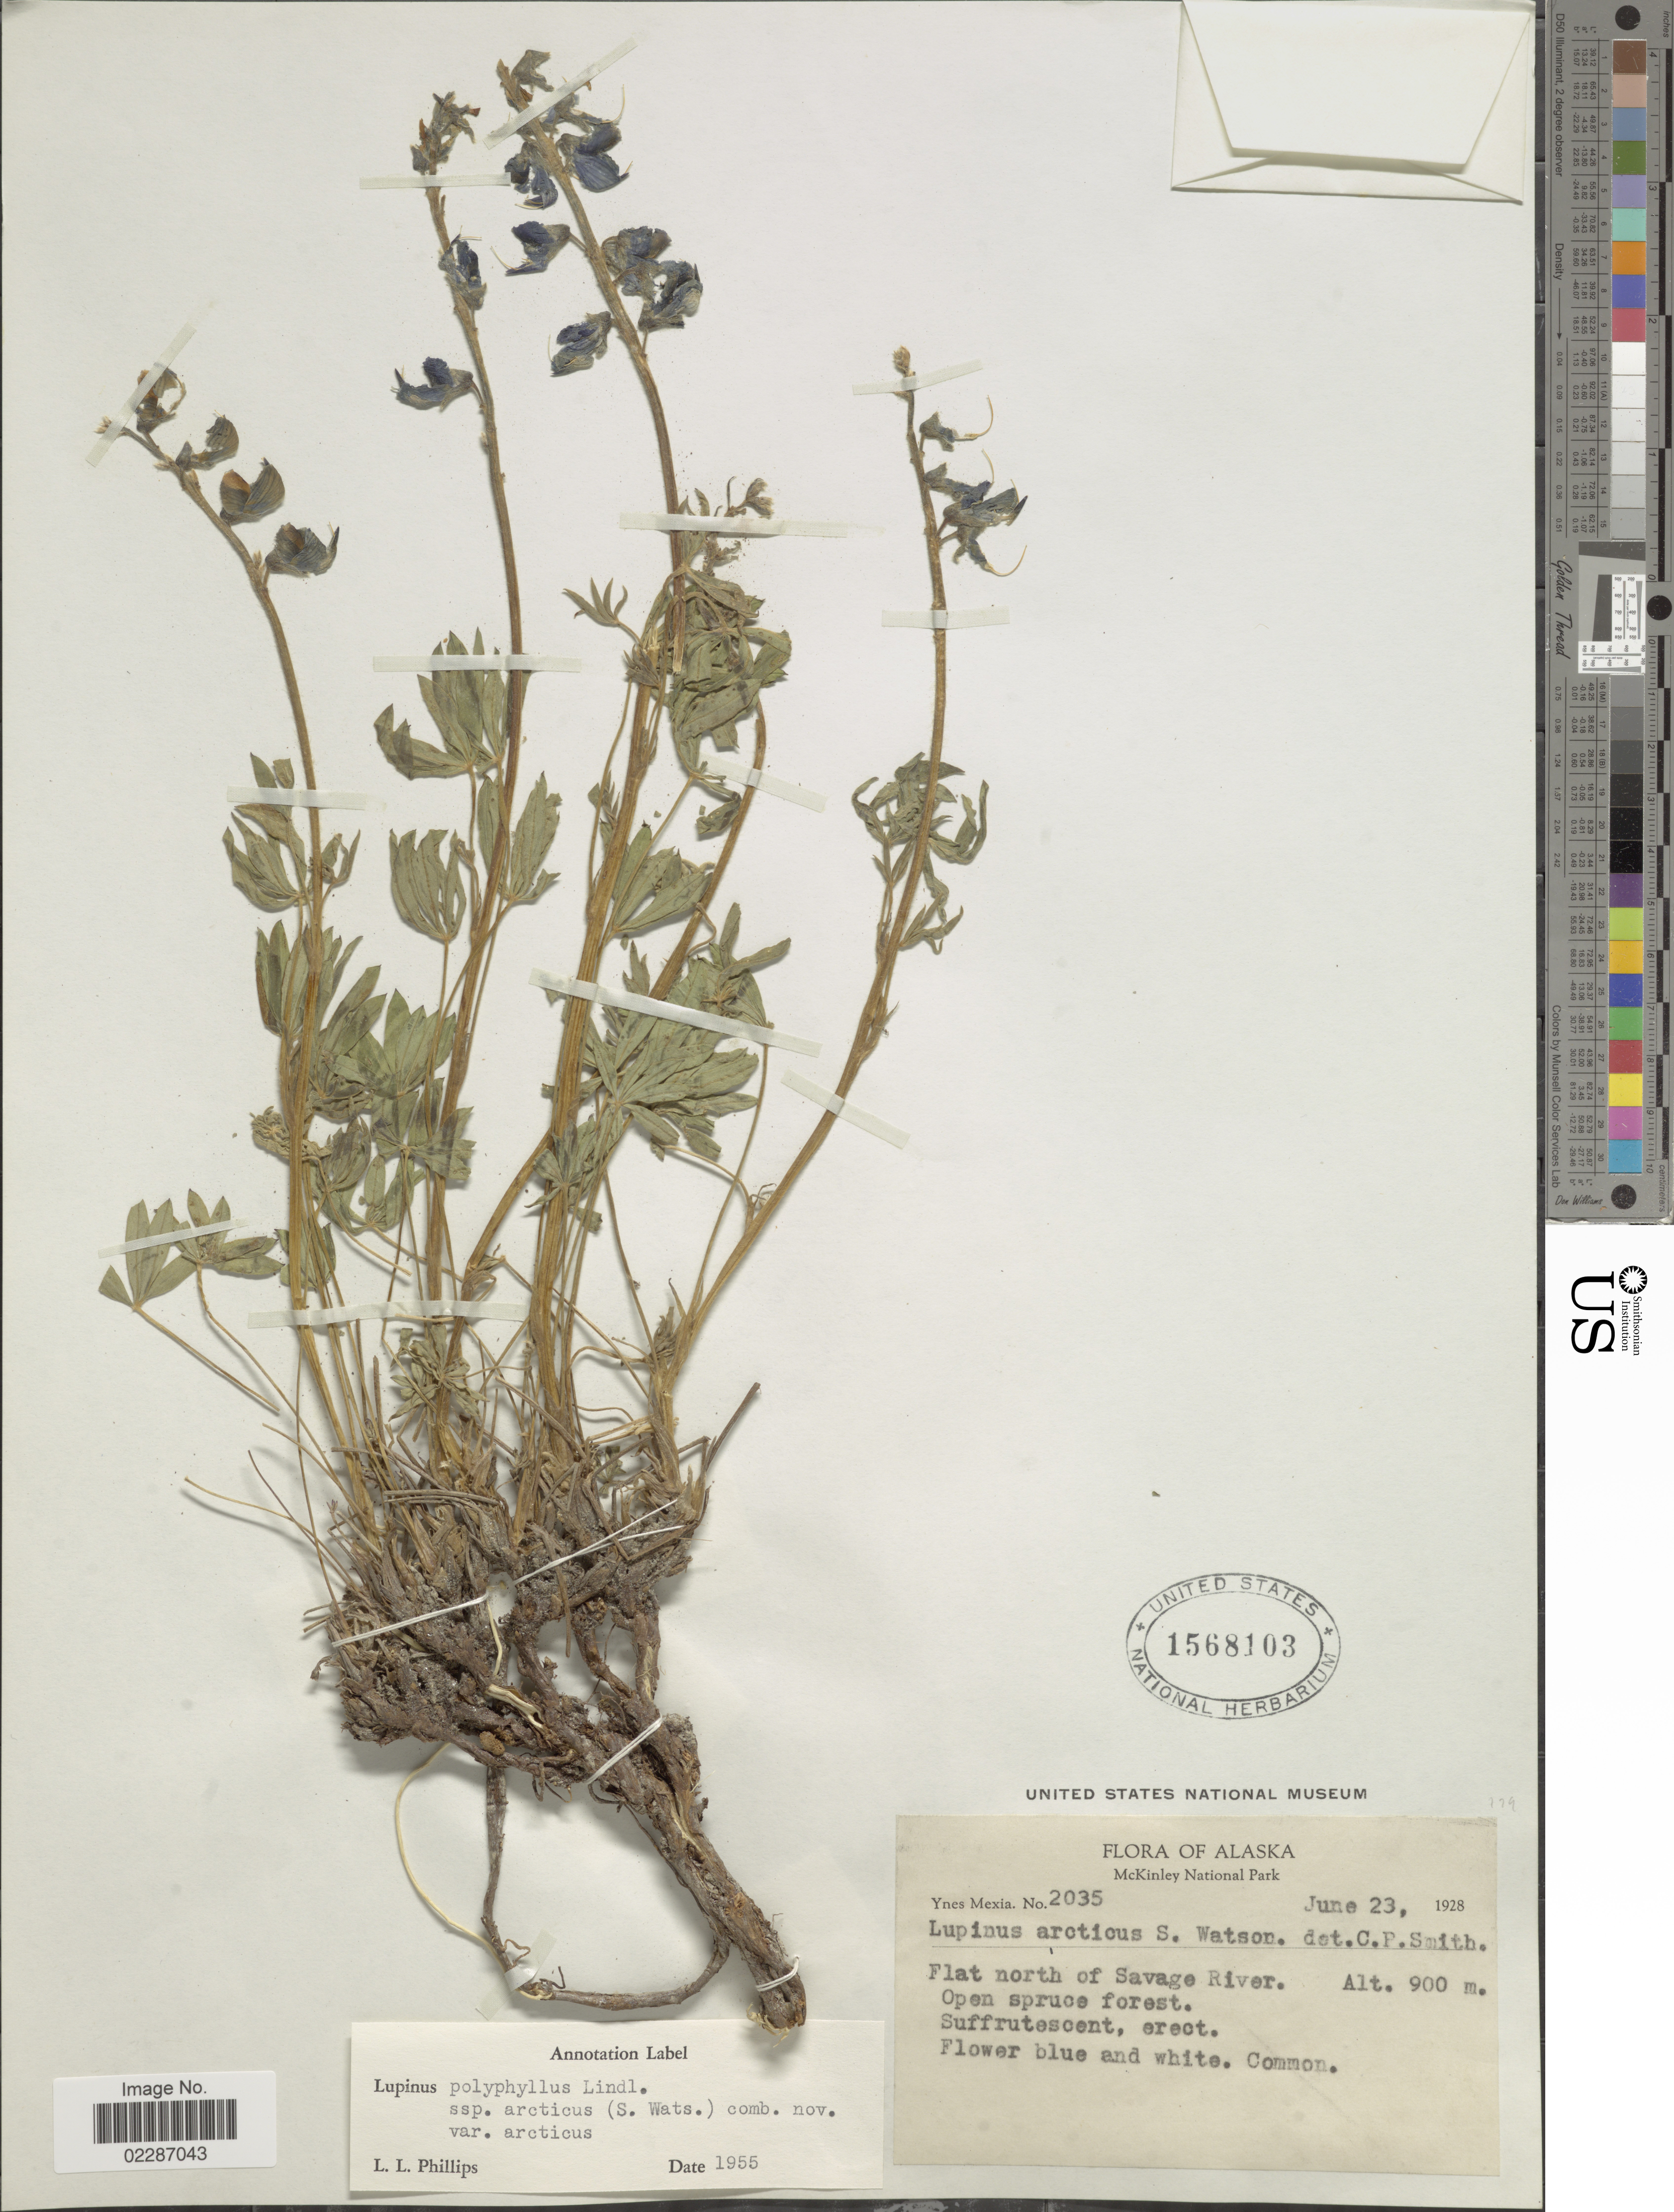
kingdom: Plantae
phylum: Tracheophyta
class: Magnoliopsida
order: Fabales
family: Fabaceae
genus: Lupinus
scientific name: Lupinus arcticus subsp. arcticus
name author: S. Watson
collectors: Y. Mexia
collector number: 2035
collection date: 1928-06-23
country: United States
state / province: Alaska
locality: McKinley National Park, Flat north of Savage River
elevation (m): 900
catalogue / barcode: US 1568103